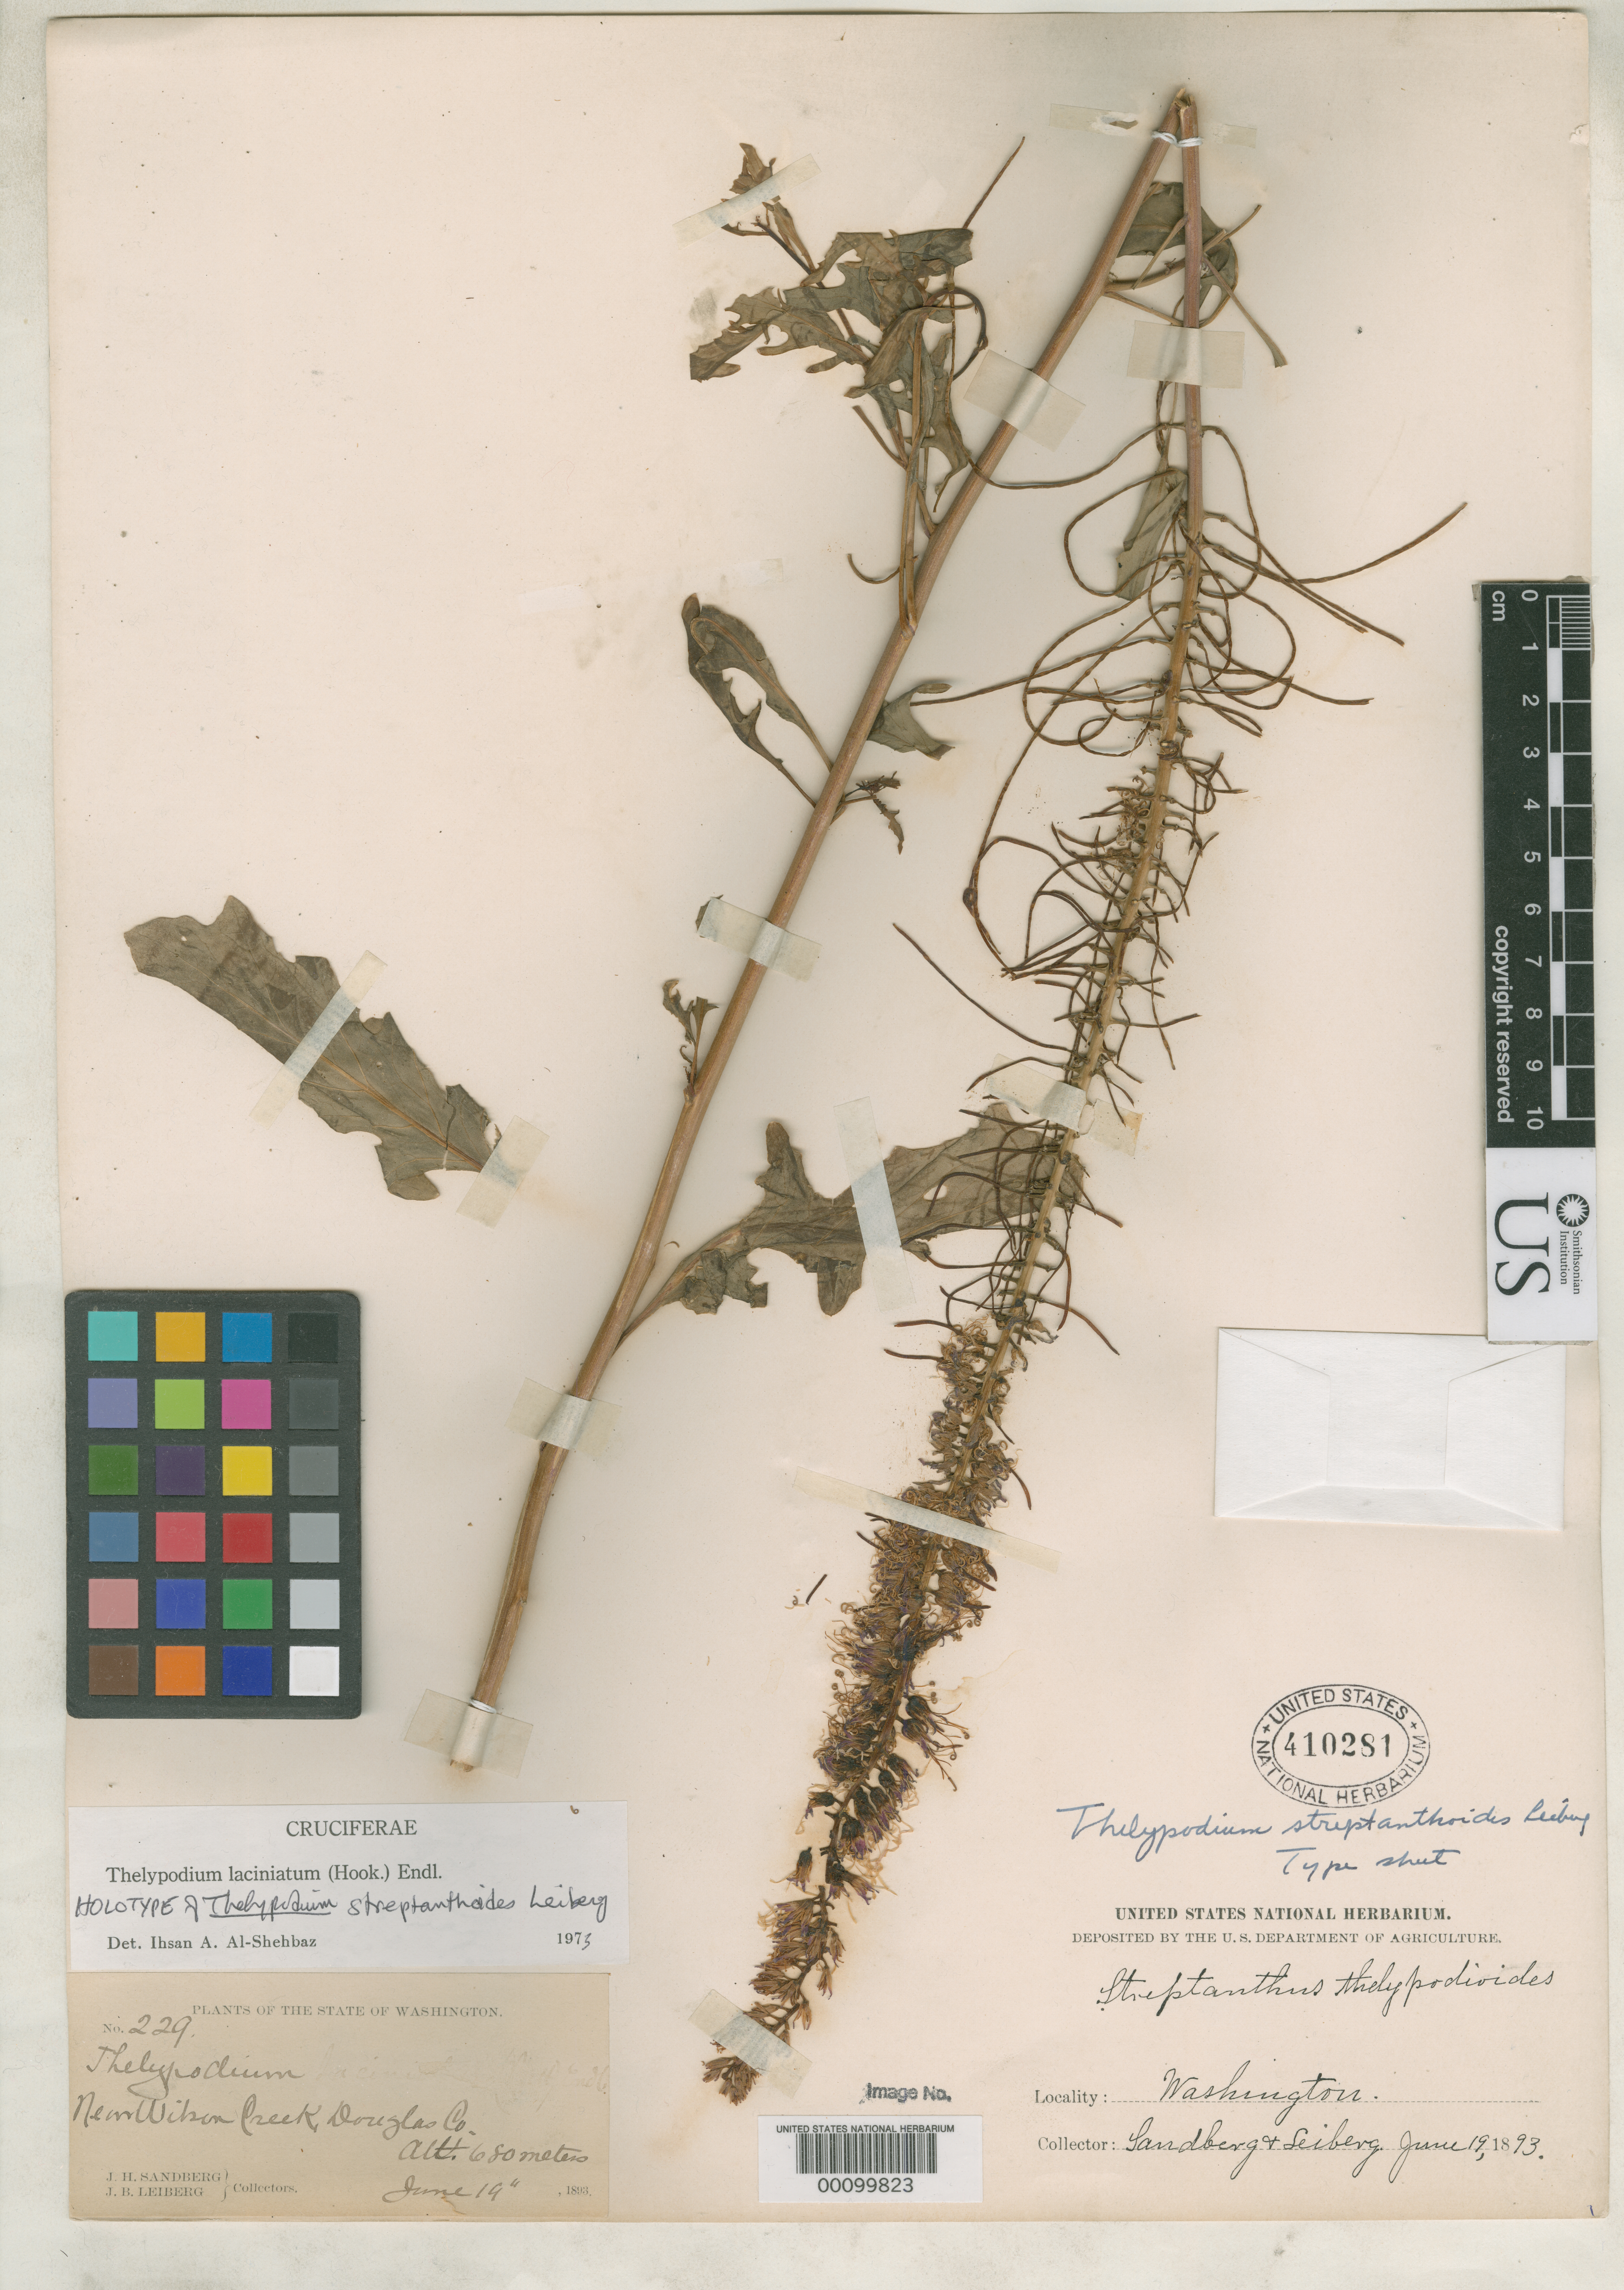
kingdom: Plantae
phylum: Tracheophyta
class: Magnoliopsida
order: Brassicales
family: Brassicaceae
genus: Thelypodium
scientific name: Thelypodium streptanthoides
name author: Leiberg in Piper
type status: Lectotype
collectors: J. H. Sandberg & J. Leiberg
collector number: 229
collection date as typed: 19 Jun 1893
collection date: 1893-06-19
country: United States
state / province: Washington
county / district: Douglas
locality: Near Wilson Creek, Douglas Co.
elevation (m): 680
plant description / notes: One of two original sheets at US (USNH 410281 & 410282) bearing identical data and annotations, annotated (and cited) as "holotype" and "isotype", respectively, by I.A. Shehbaz (1973).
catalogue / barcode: US 410281